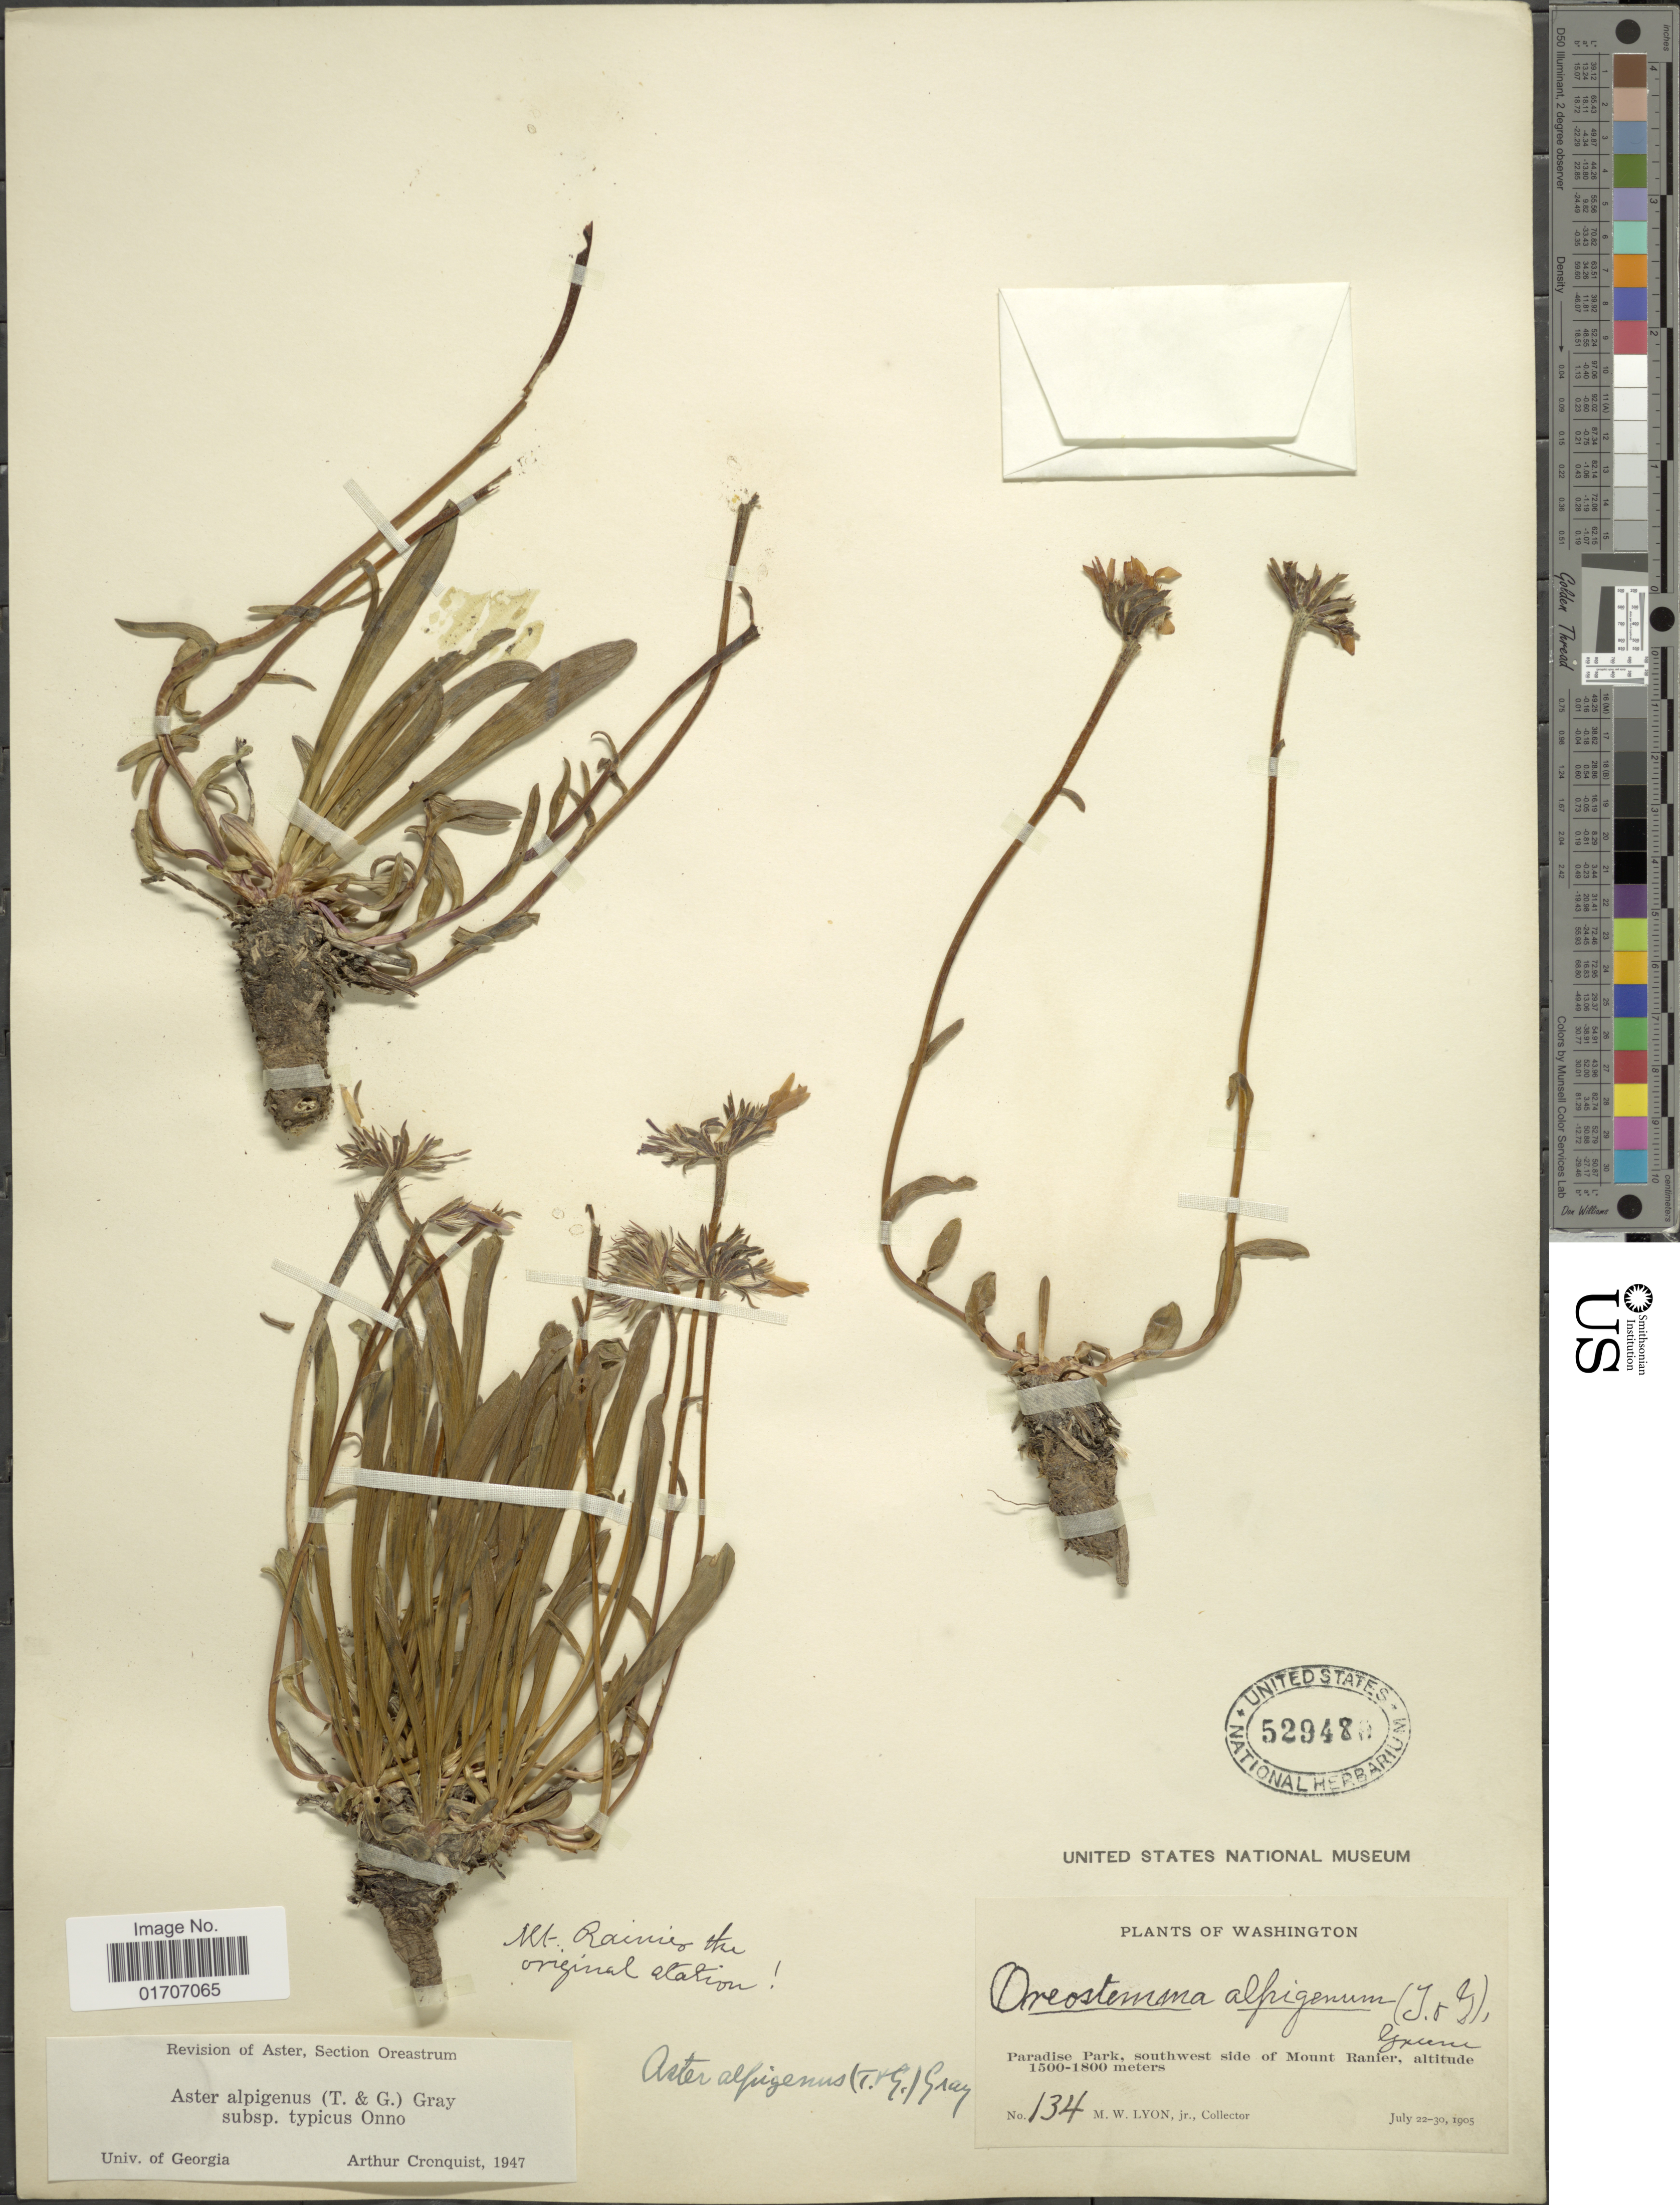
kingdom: Plantae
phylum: Tracheophyta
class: Magnoliopsida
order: Asterales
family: Asteraceae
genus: Oreostemma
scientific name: Oreostemma alpigenum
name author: (Torr. & A. Gray) Greene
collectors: M. Lyon Jr.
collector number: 134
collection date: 1905-07-22/1905-07-30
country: United States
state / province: Washington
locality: Paradise Park, southwest side of Mount Rainier.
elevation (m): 1500